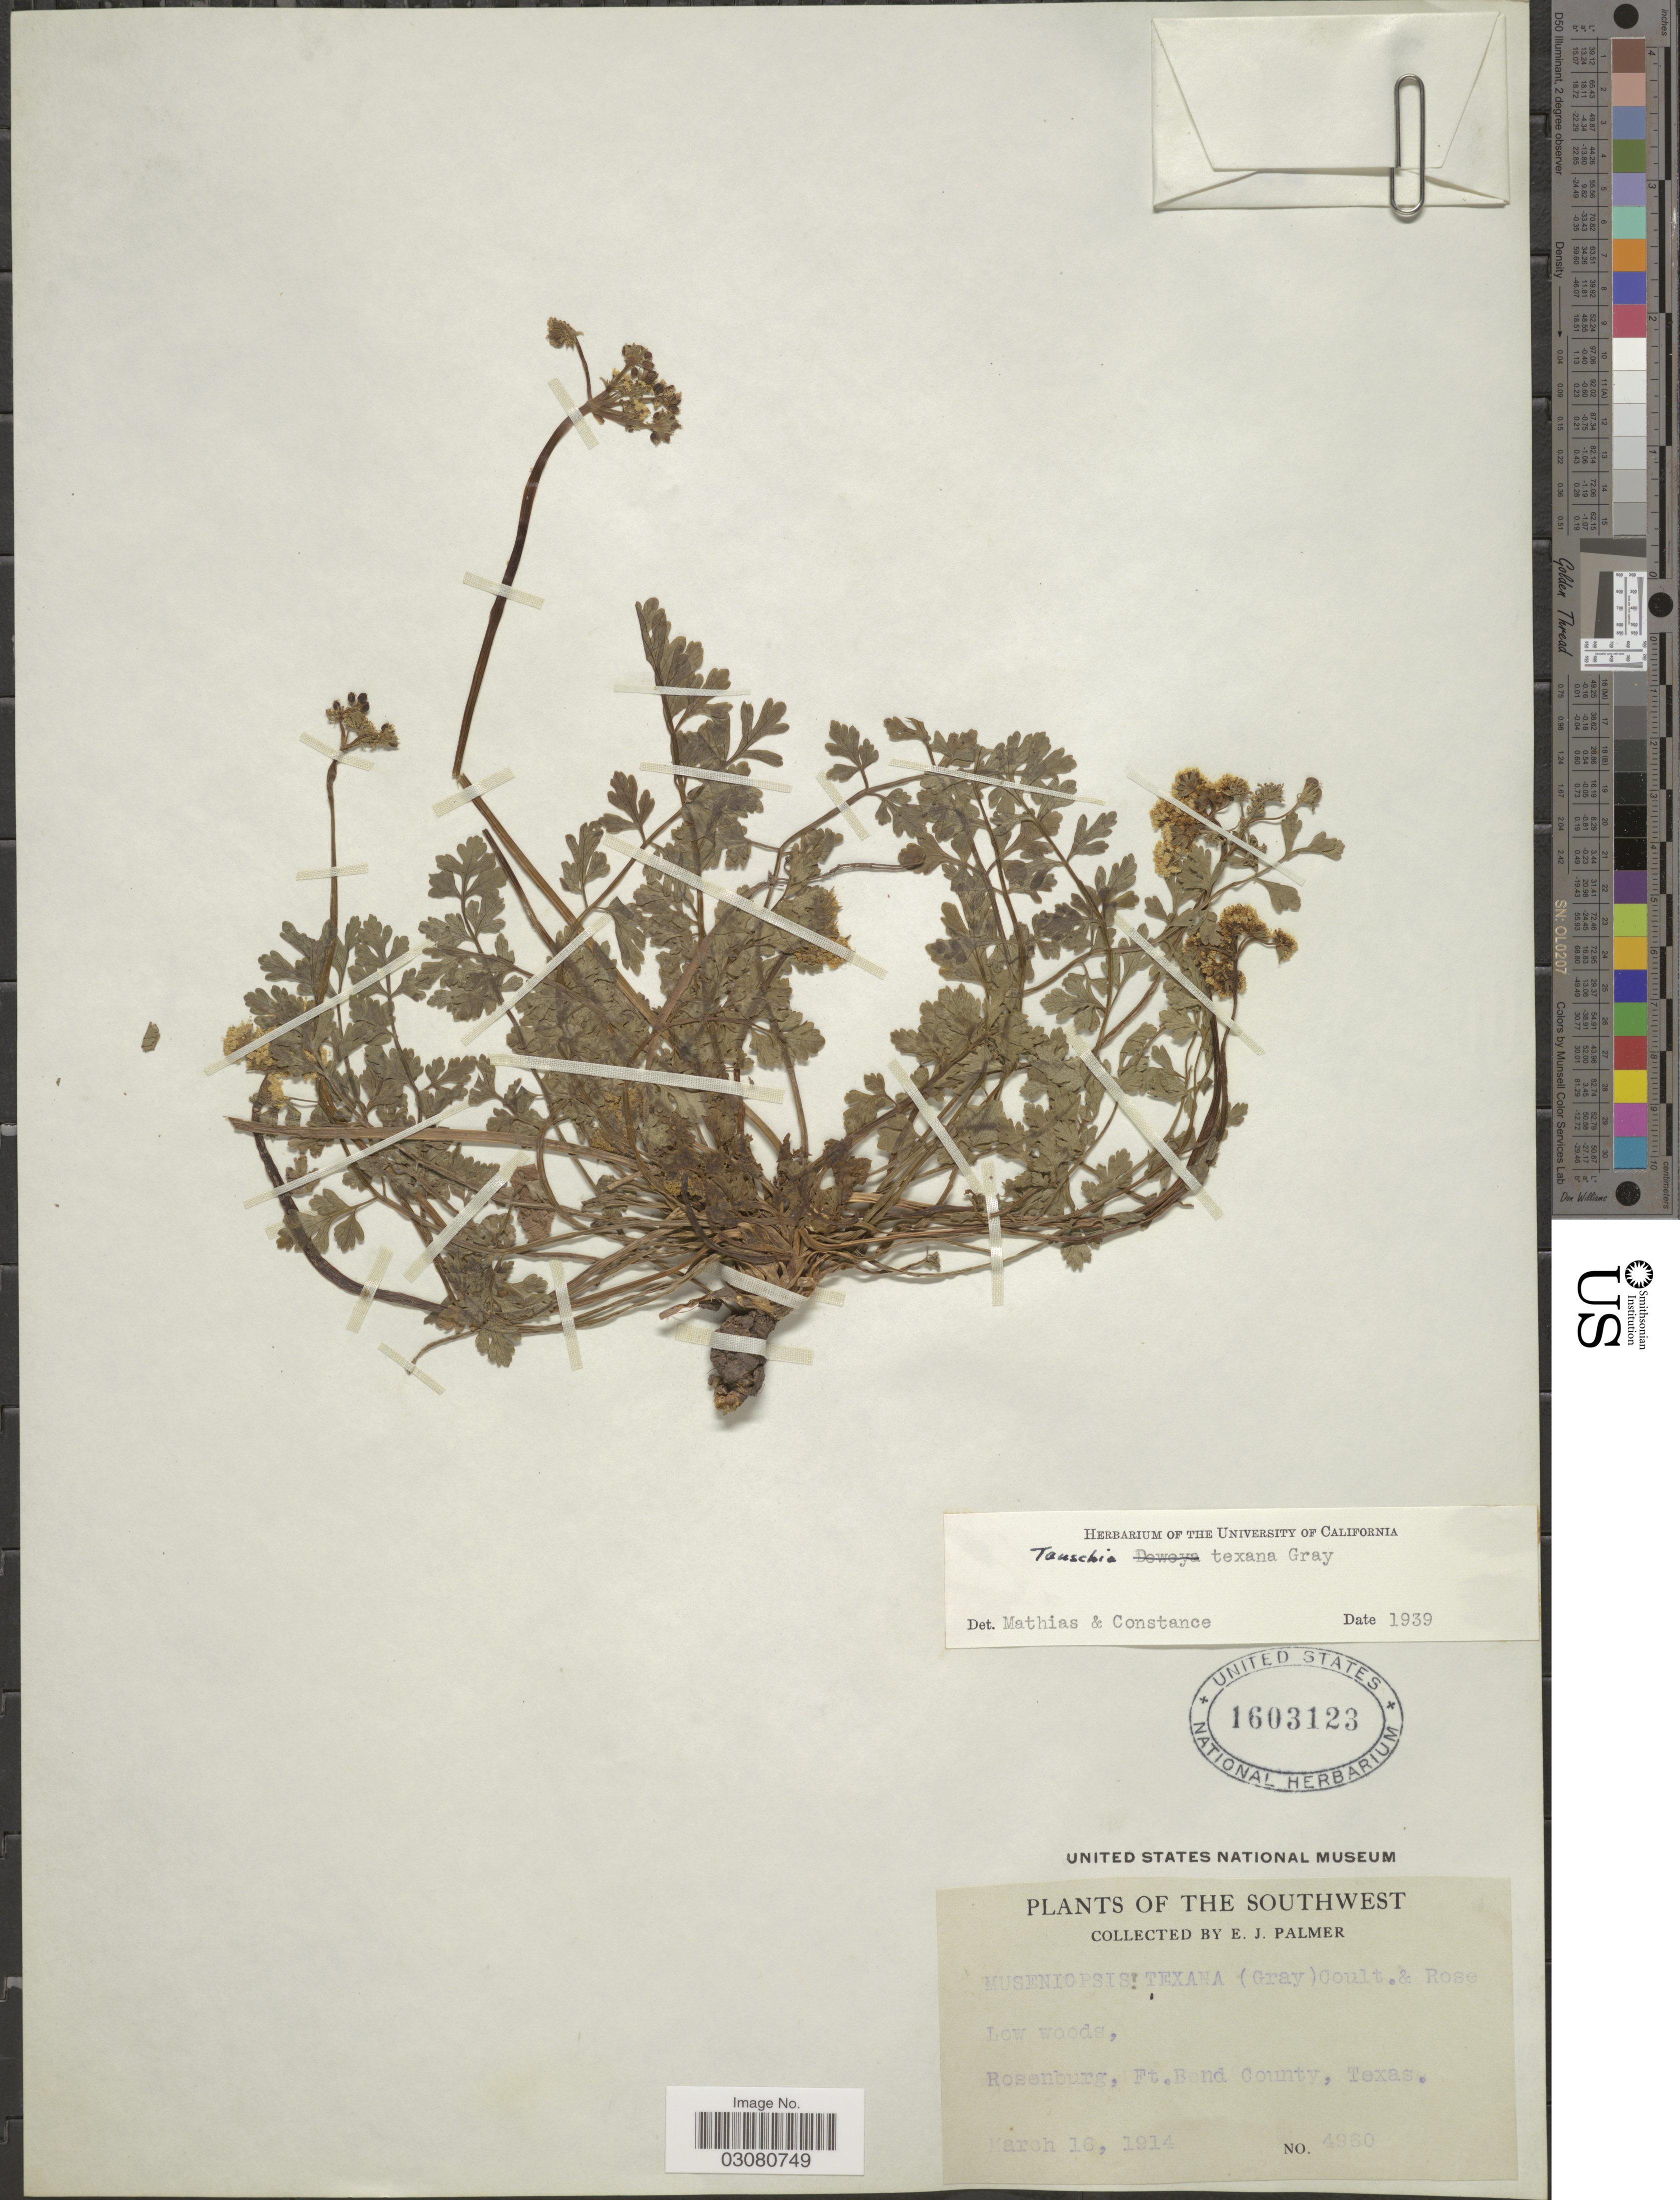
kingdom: Plantae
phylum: Tracheophyta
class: Magnoliopsida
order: Apiales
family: Apiaceae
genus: Tauschia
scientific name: Tauschia texana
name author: A. Gray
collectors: E. J. Palmer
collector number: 4960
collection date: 1914-03-16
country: United States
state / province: Texas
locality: The Southwest. Rosenburg, Ft. Bend County.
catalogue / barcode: US 1603123